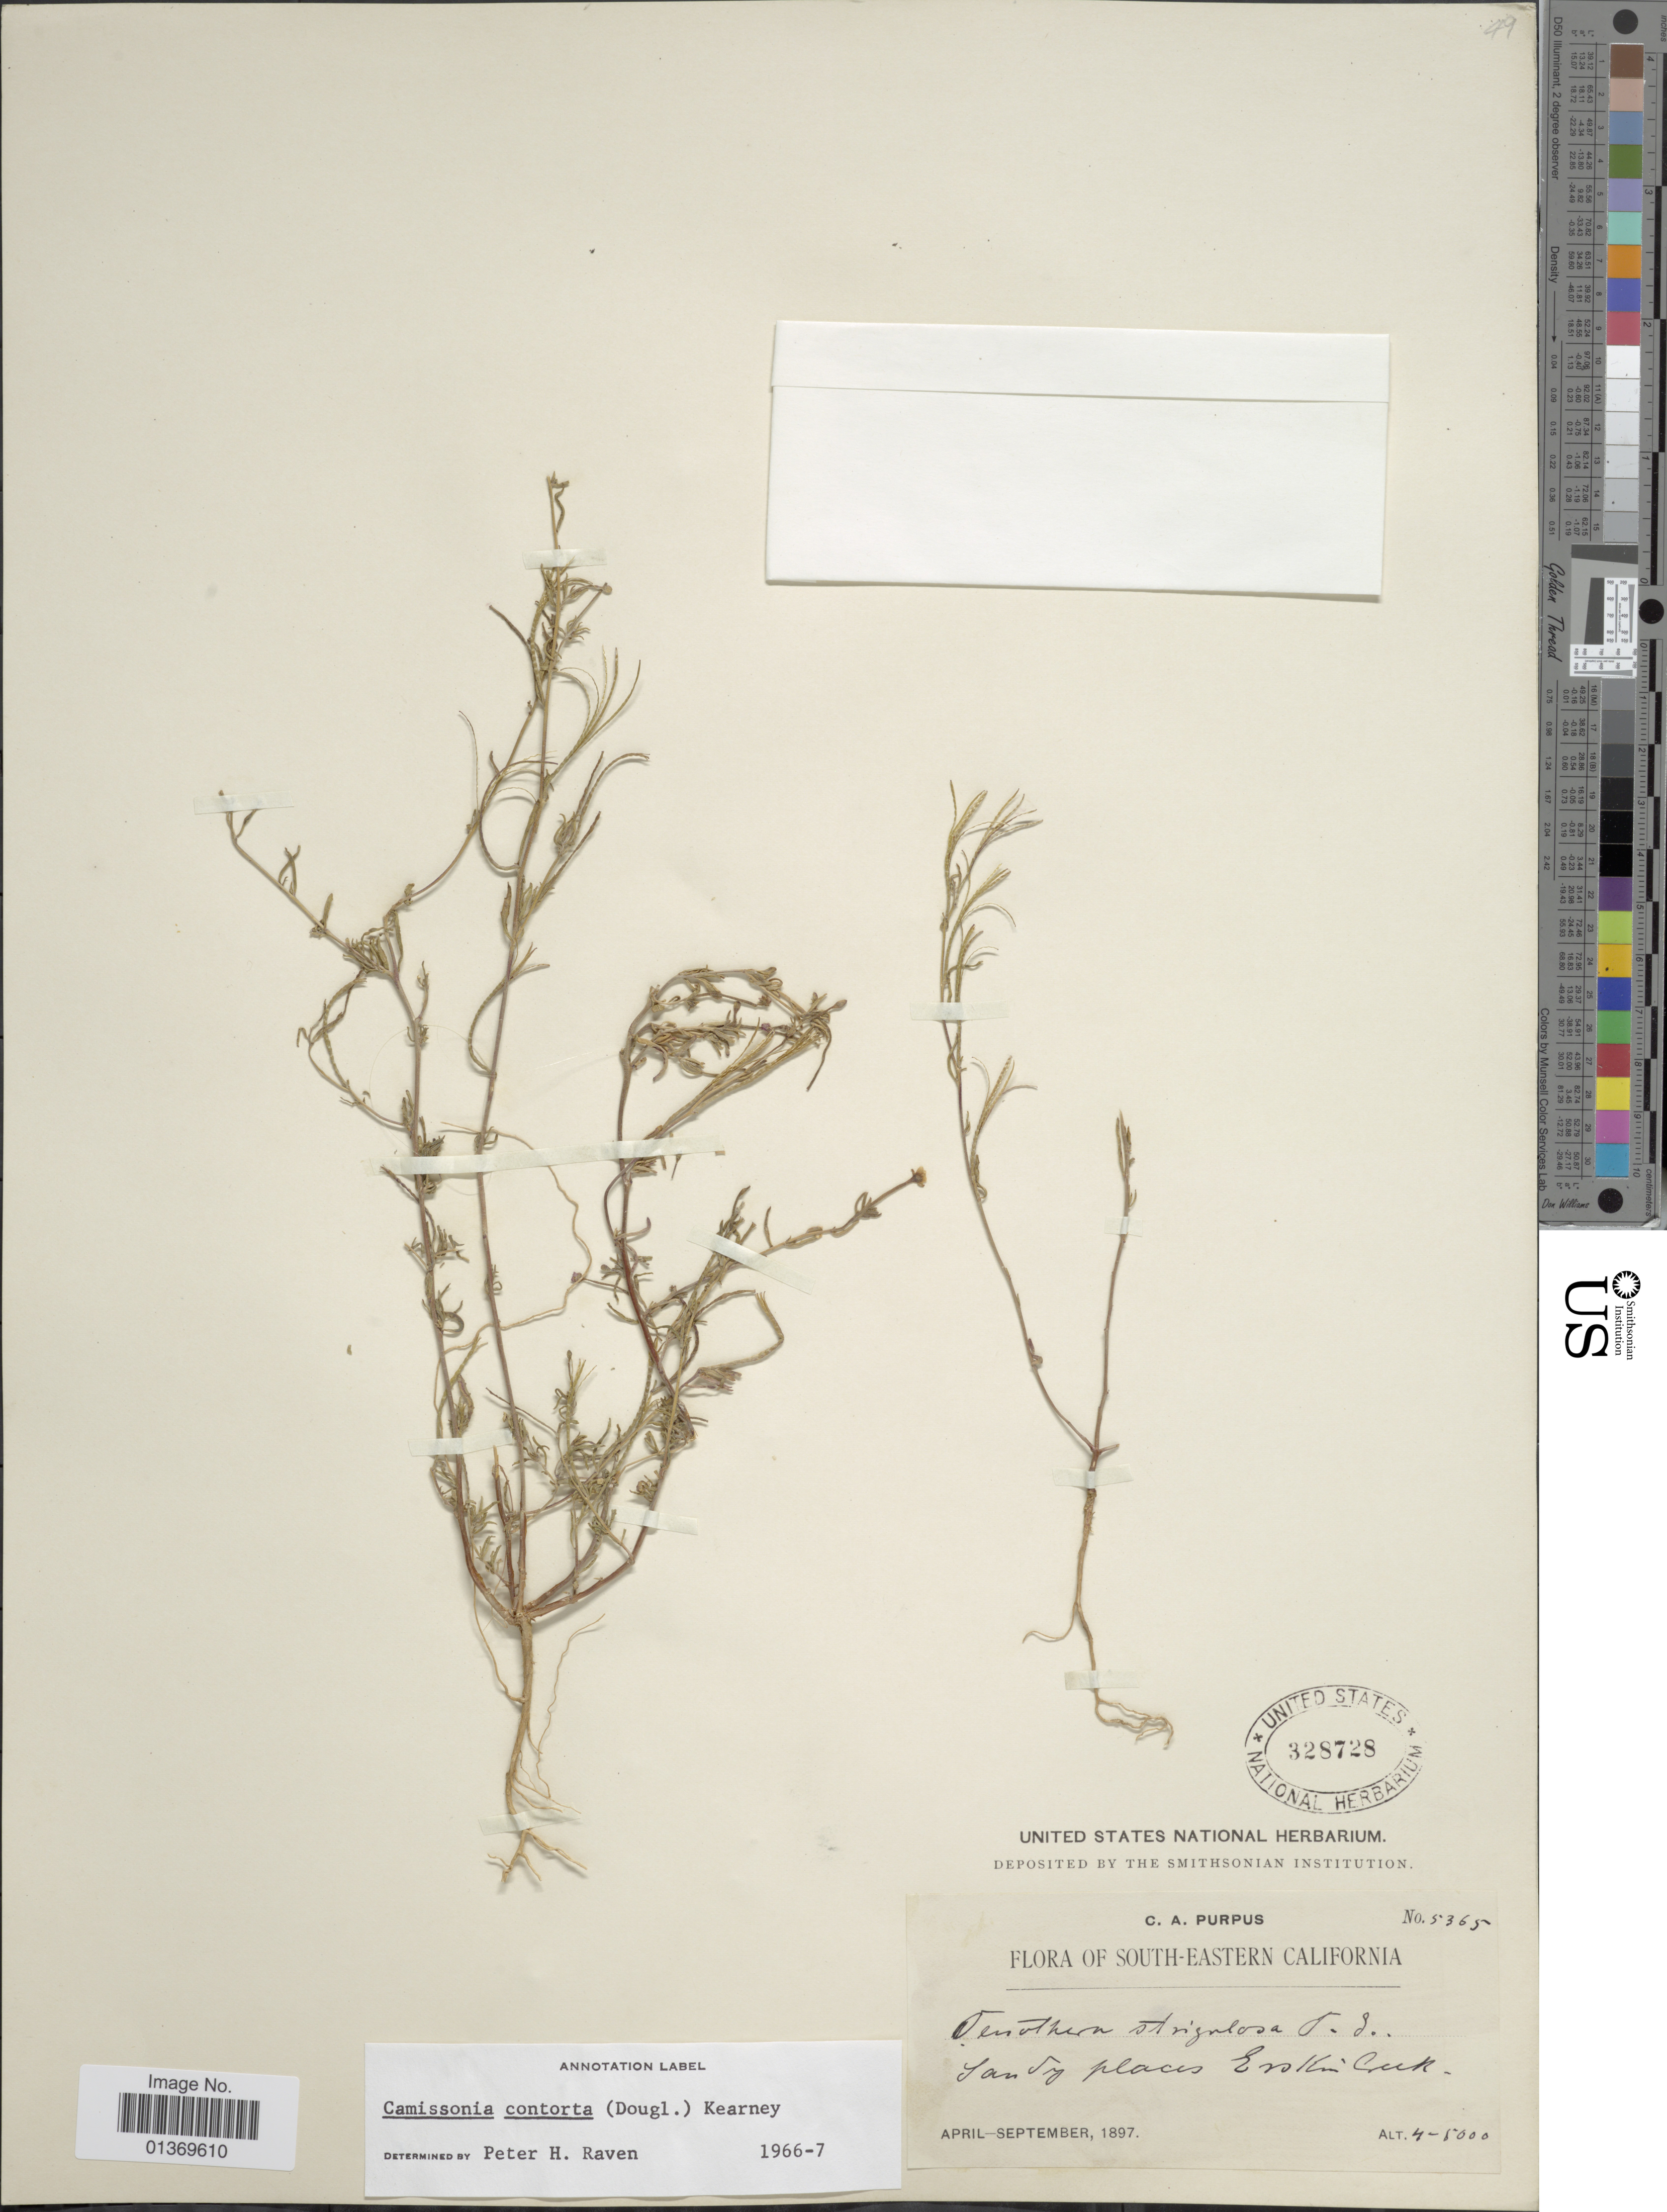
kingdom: Plantae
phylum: Tracheophyta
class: Magnoliopsida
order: Myrtales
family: Onagraceae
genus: Camissonia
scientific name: Camissonia contorta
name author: (Douglas) Kearney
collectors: C. A. Purpus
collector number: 5365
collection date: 1897-04/1897-09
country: United States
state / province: California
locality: South-eastern California, Sandy places Erskine Creek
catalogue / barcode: US 328728